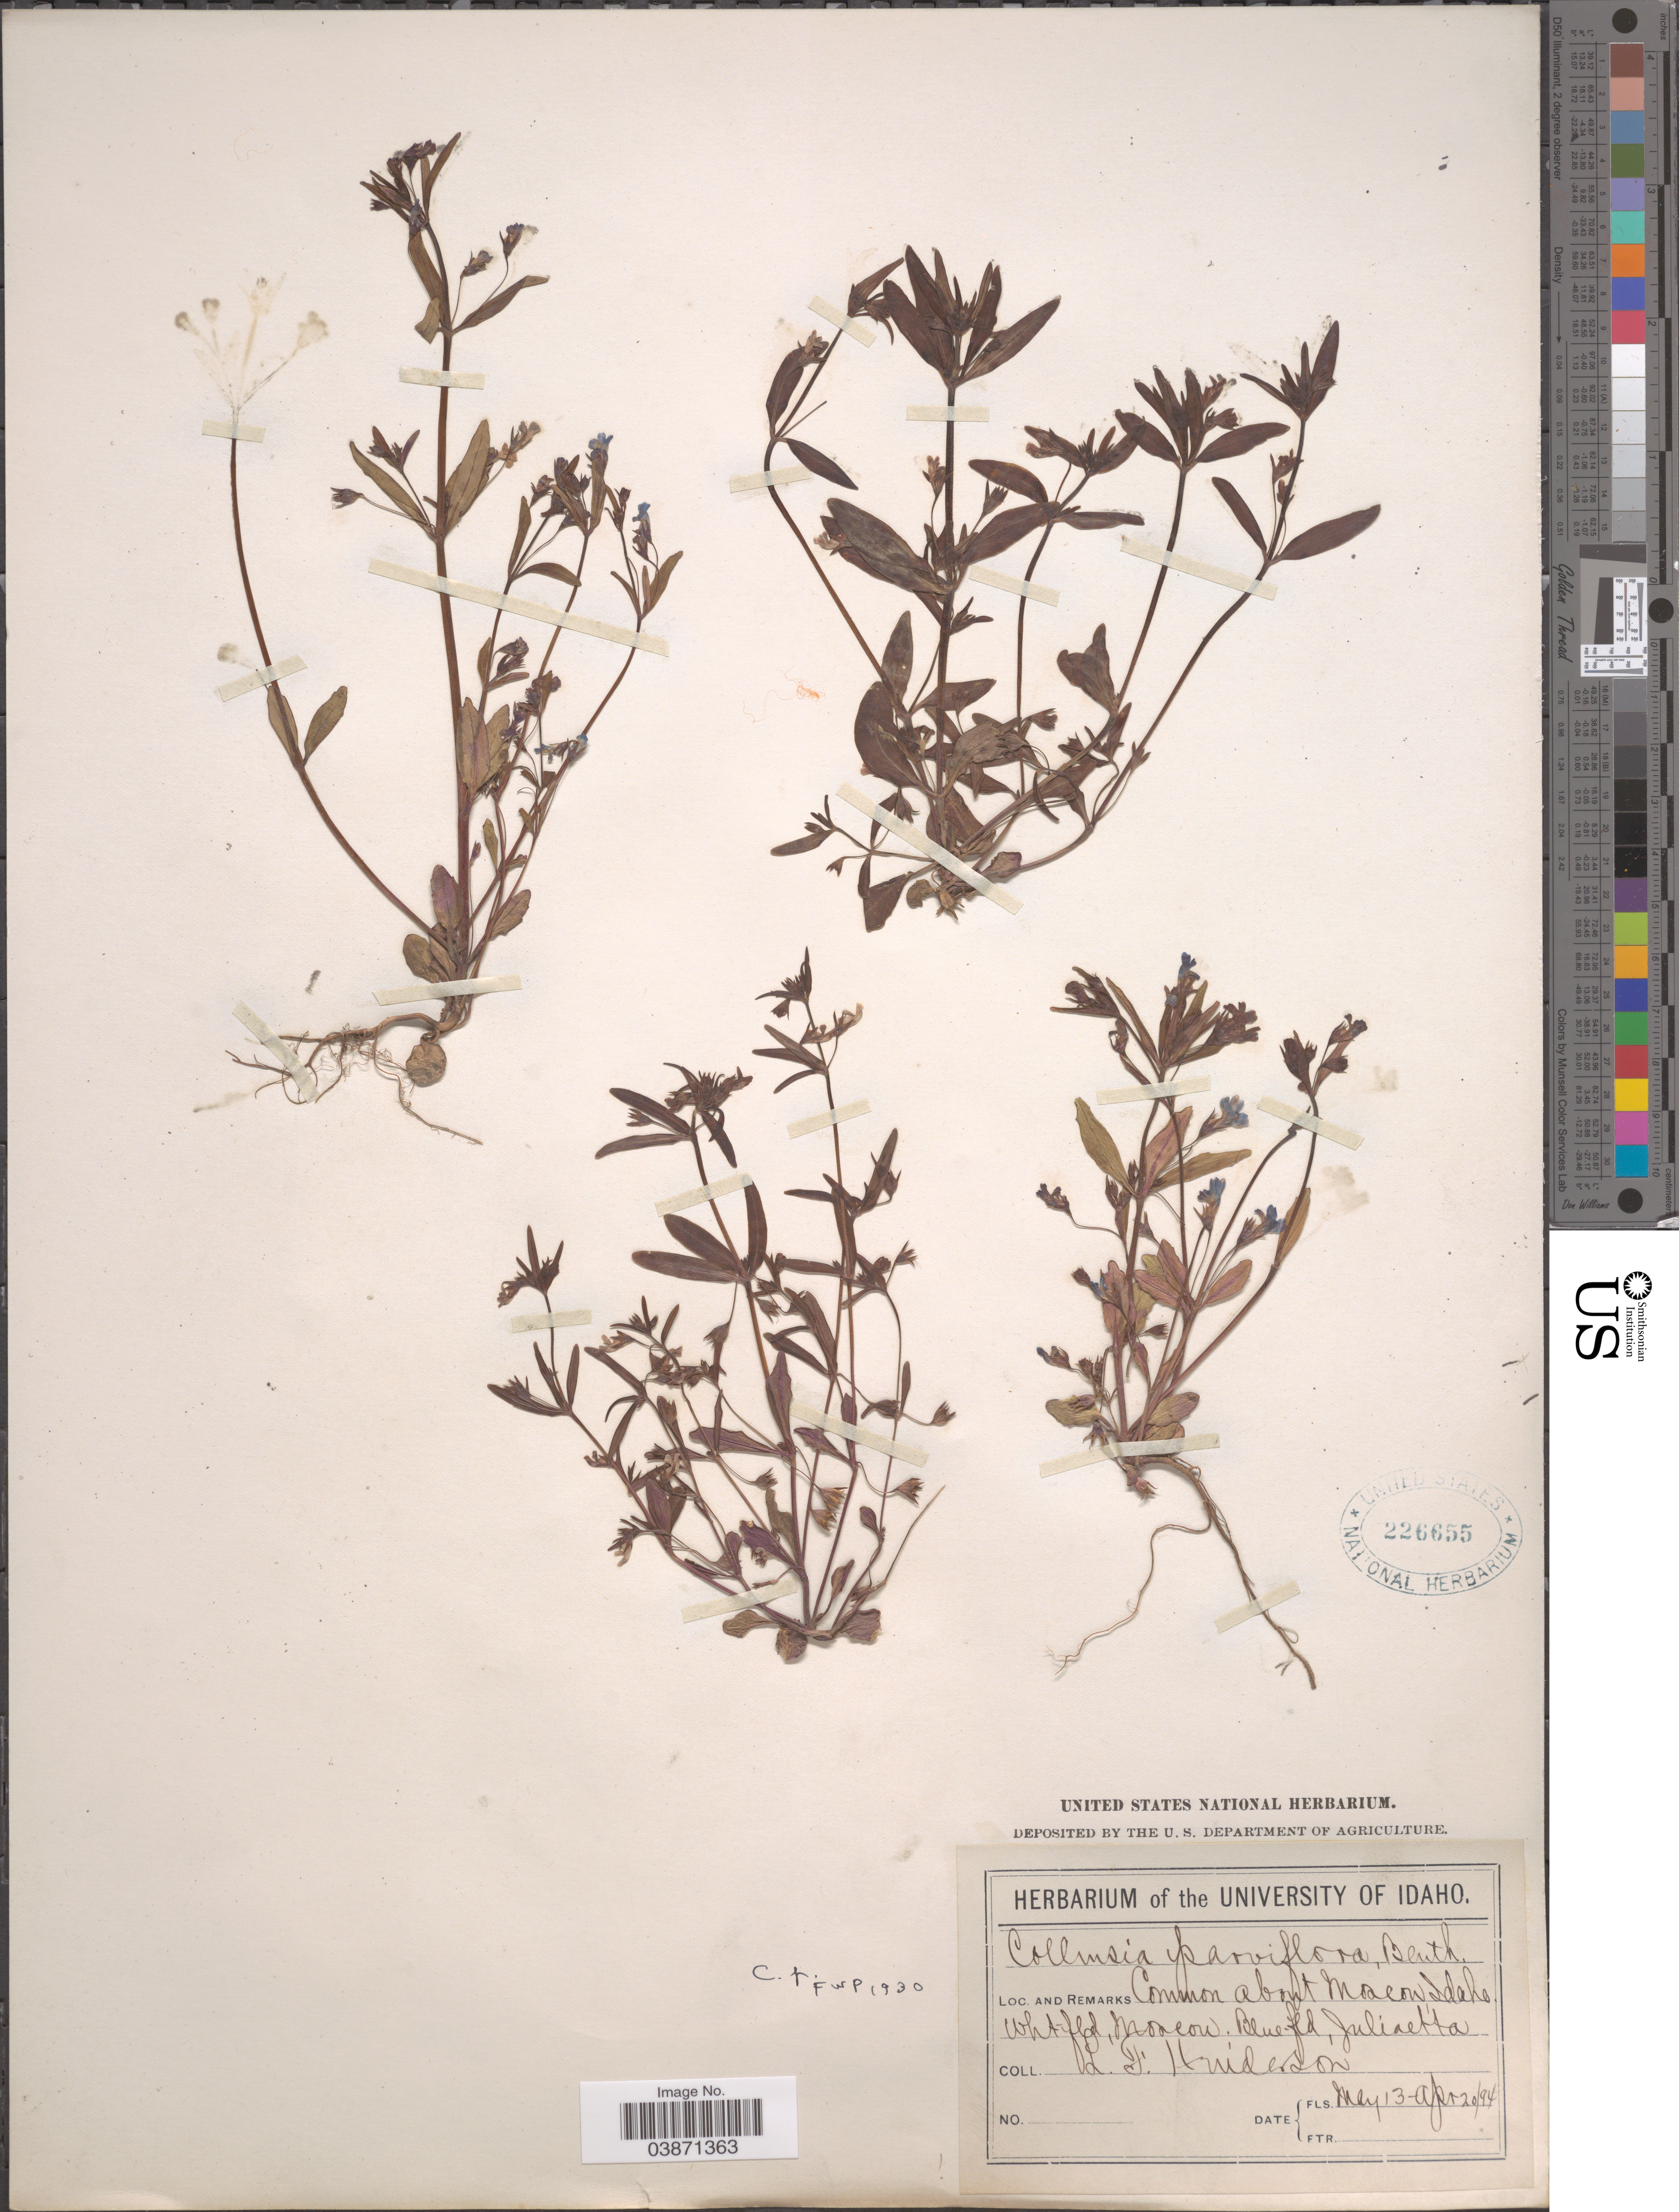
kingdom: Plantae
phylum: Tracheophyta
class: Magnoliopsida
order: Lamiales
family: Plantaginaceae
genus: Collinsia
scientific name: Collinsia parviflora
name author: Douglas ex Lindl.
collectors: L. Henderson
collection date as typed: Transcribed d/m/y: 20/4/94 to 13/5/94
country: United States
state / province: Idaho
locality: About Moscow. Whtfld, Moscow. Blue fld, Juliaetta.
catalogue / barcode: US 226655